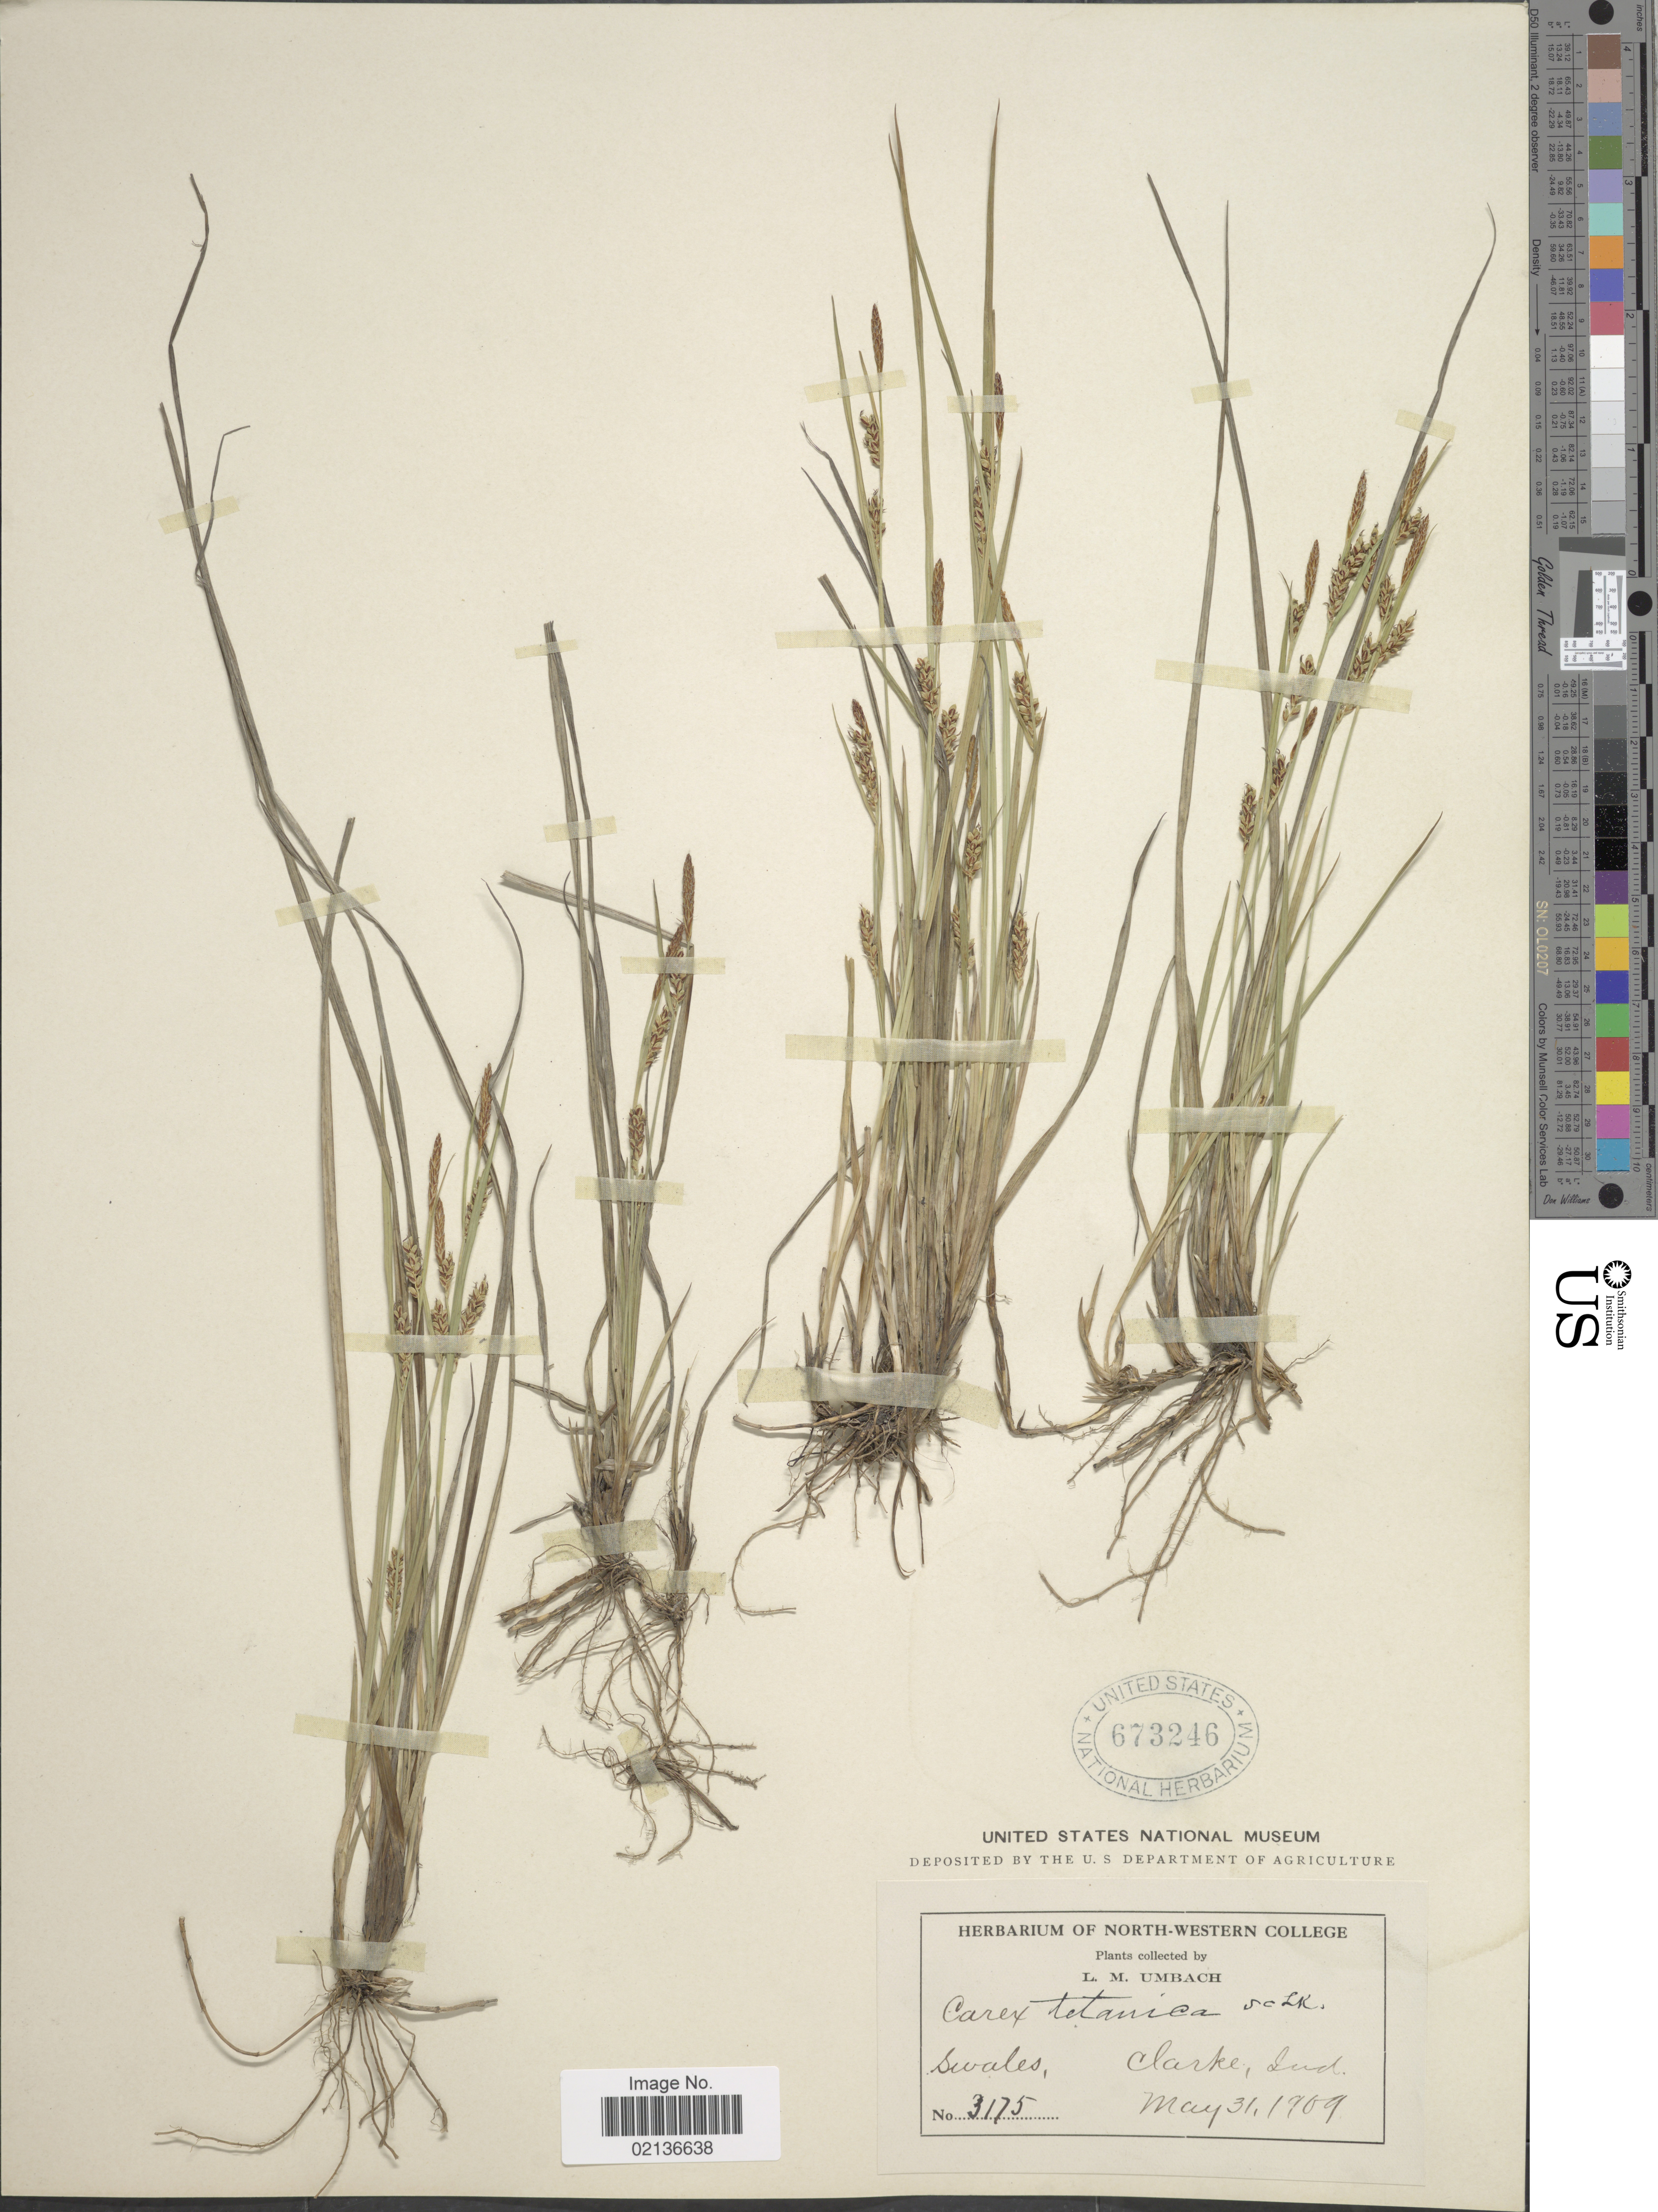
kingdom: Plantae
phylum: Tracheophyta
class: Liliopsida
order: Poales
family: Cyperaceae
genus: Carex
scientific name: Carex tetanica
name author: Schkuhr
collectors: L. M. Umbach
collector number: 3175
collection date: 1909-05-31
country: United States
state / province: Indiana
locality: Swales, Clarke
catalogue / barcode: US 673246